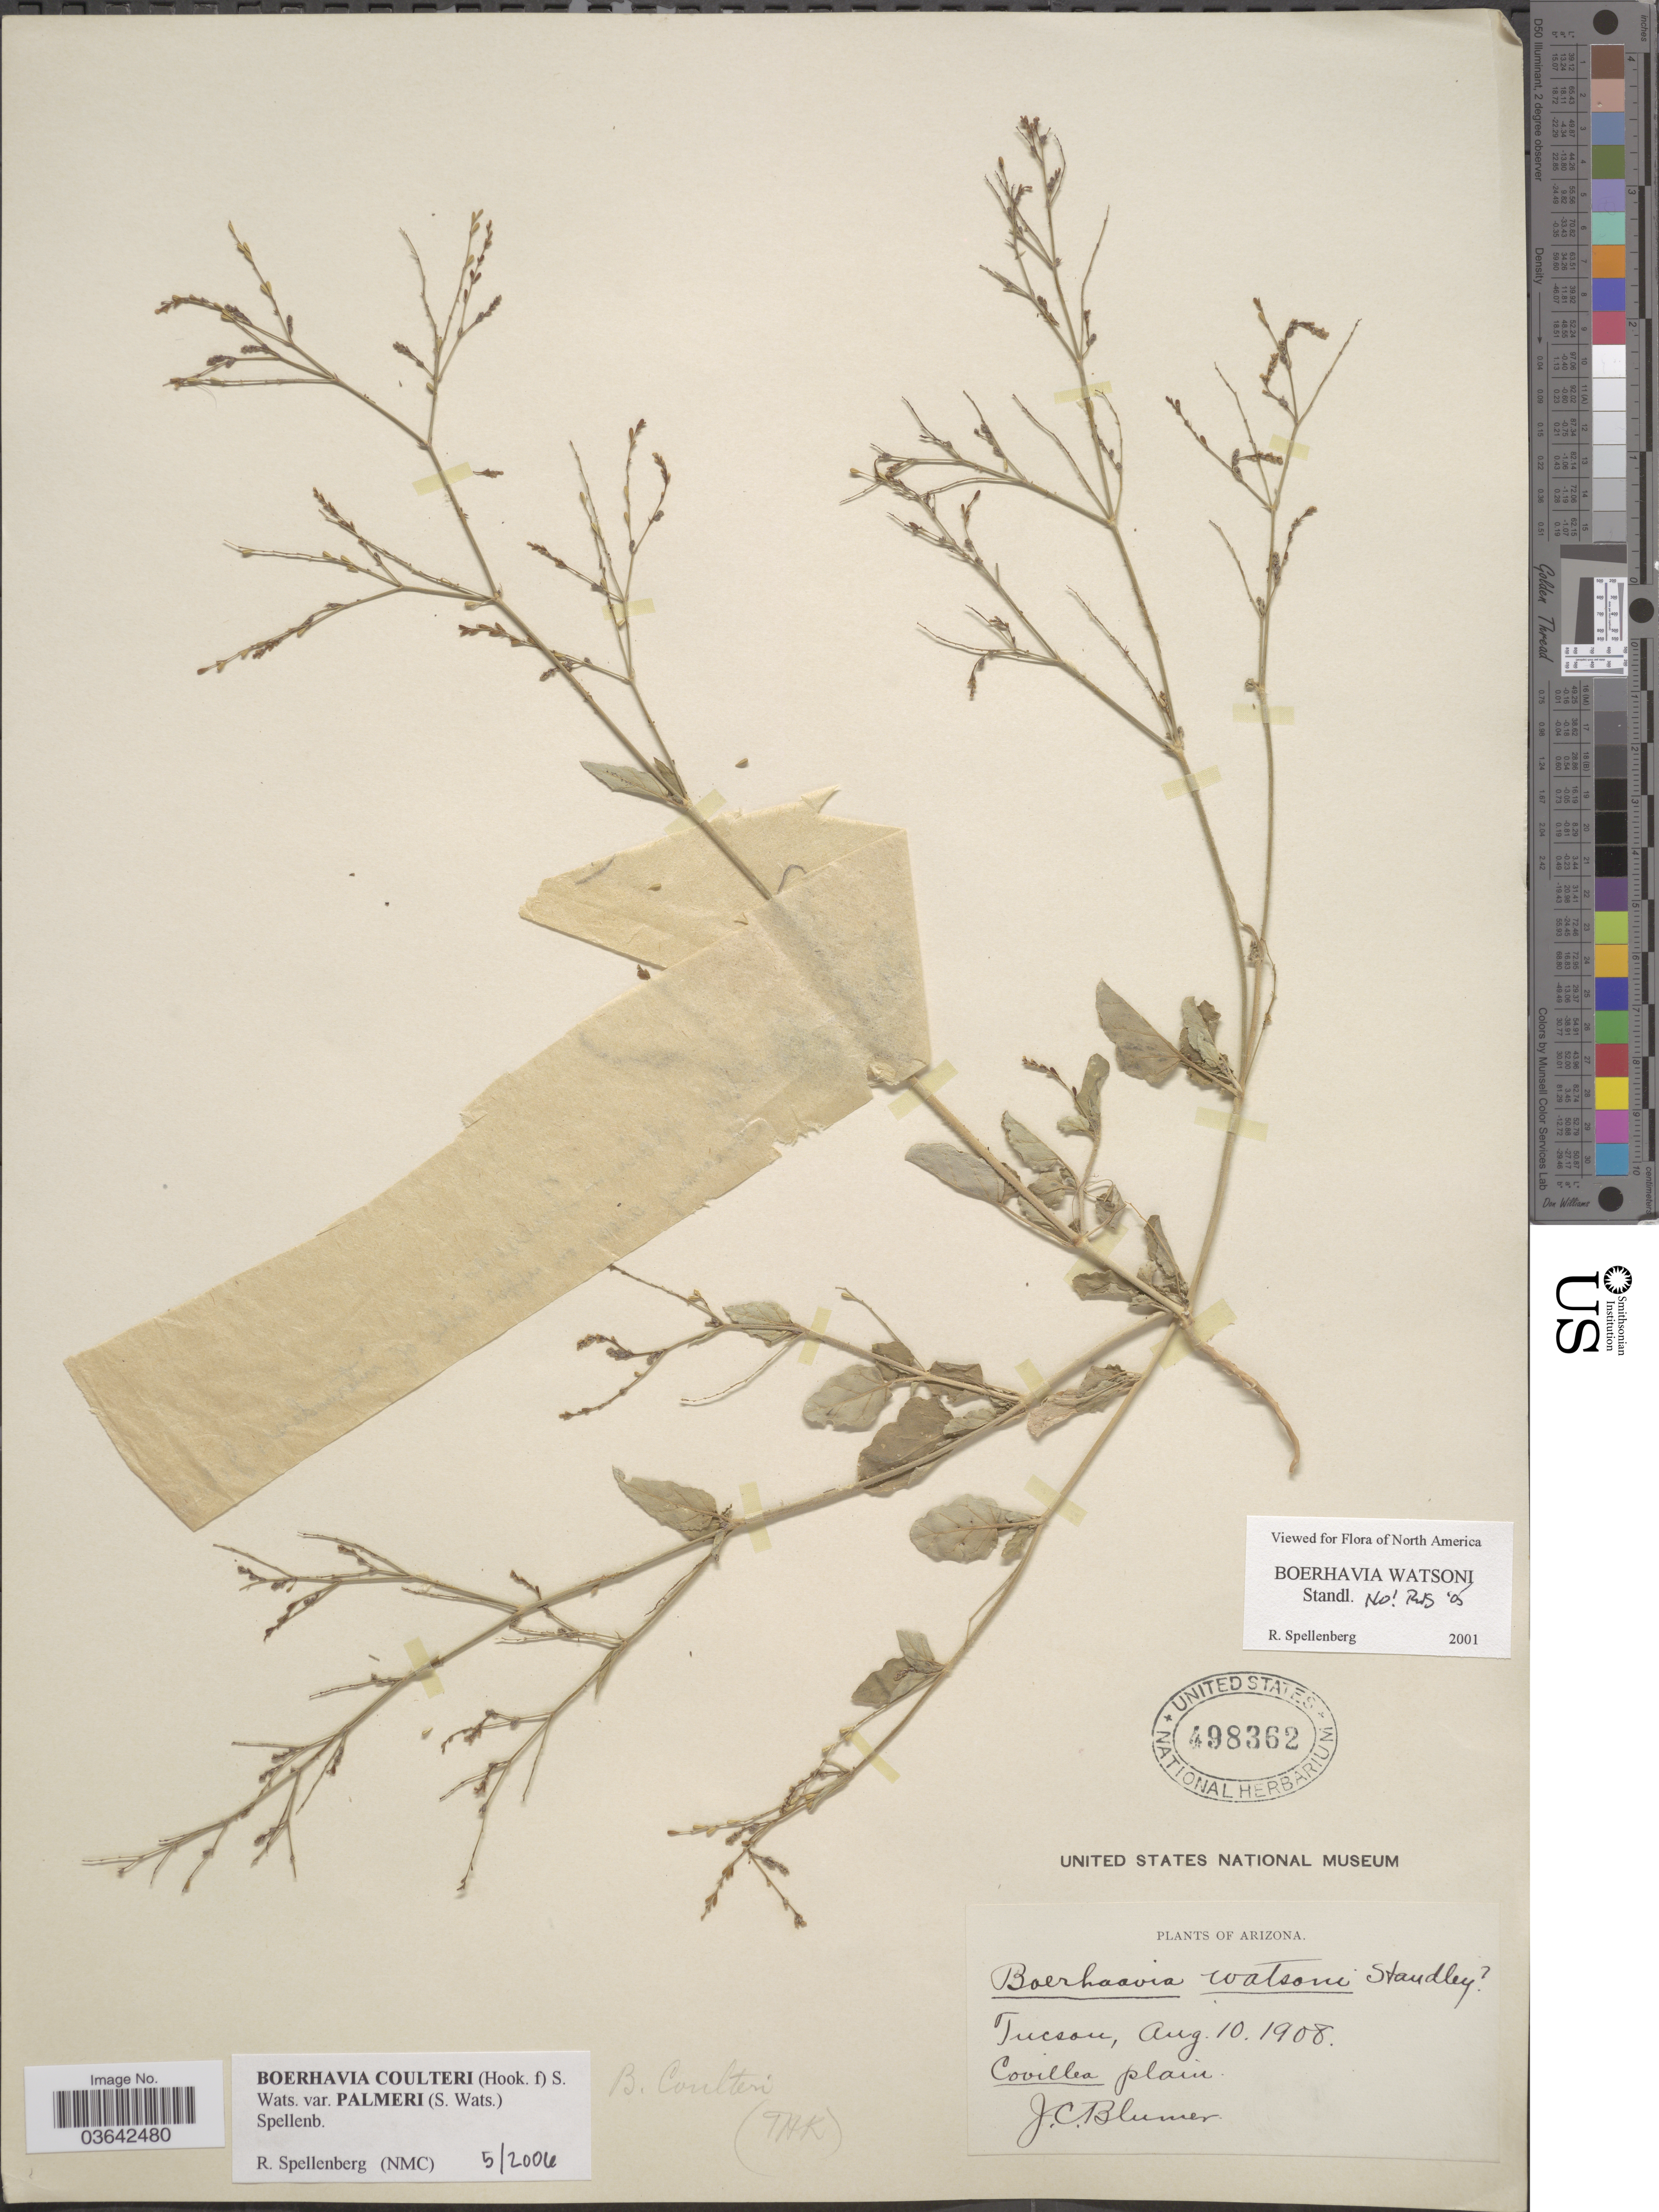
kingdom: Plantae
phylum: Tracheophyta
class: Magnoliopsida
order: Caryophyllales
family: Nyctaginaceae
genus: Boerhavia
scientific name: Boerhavia coulteri var. palmeri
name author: (S. Watson) Spellenb.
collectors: J. C. Blumer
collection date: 1908-08-10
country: United States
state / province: Arizona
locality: Tucson. Covillea plain.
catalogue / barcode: US 498362